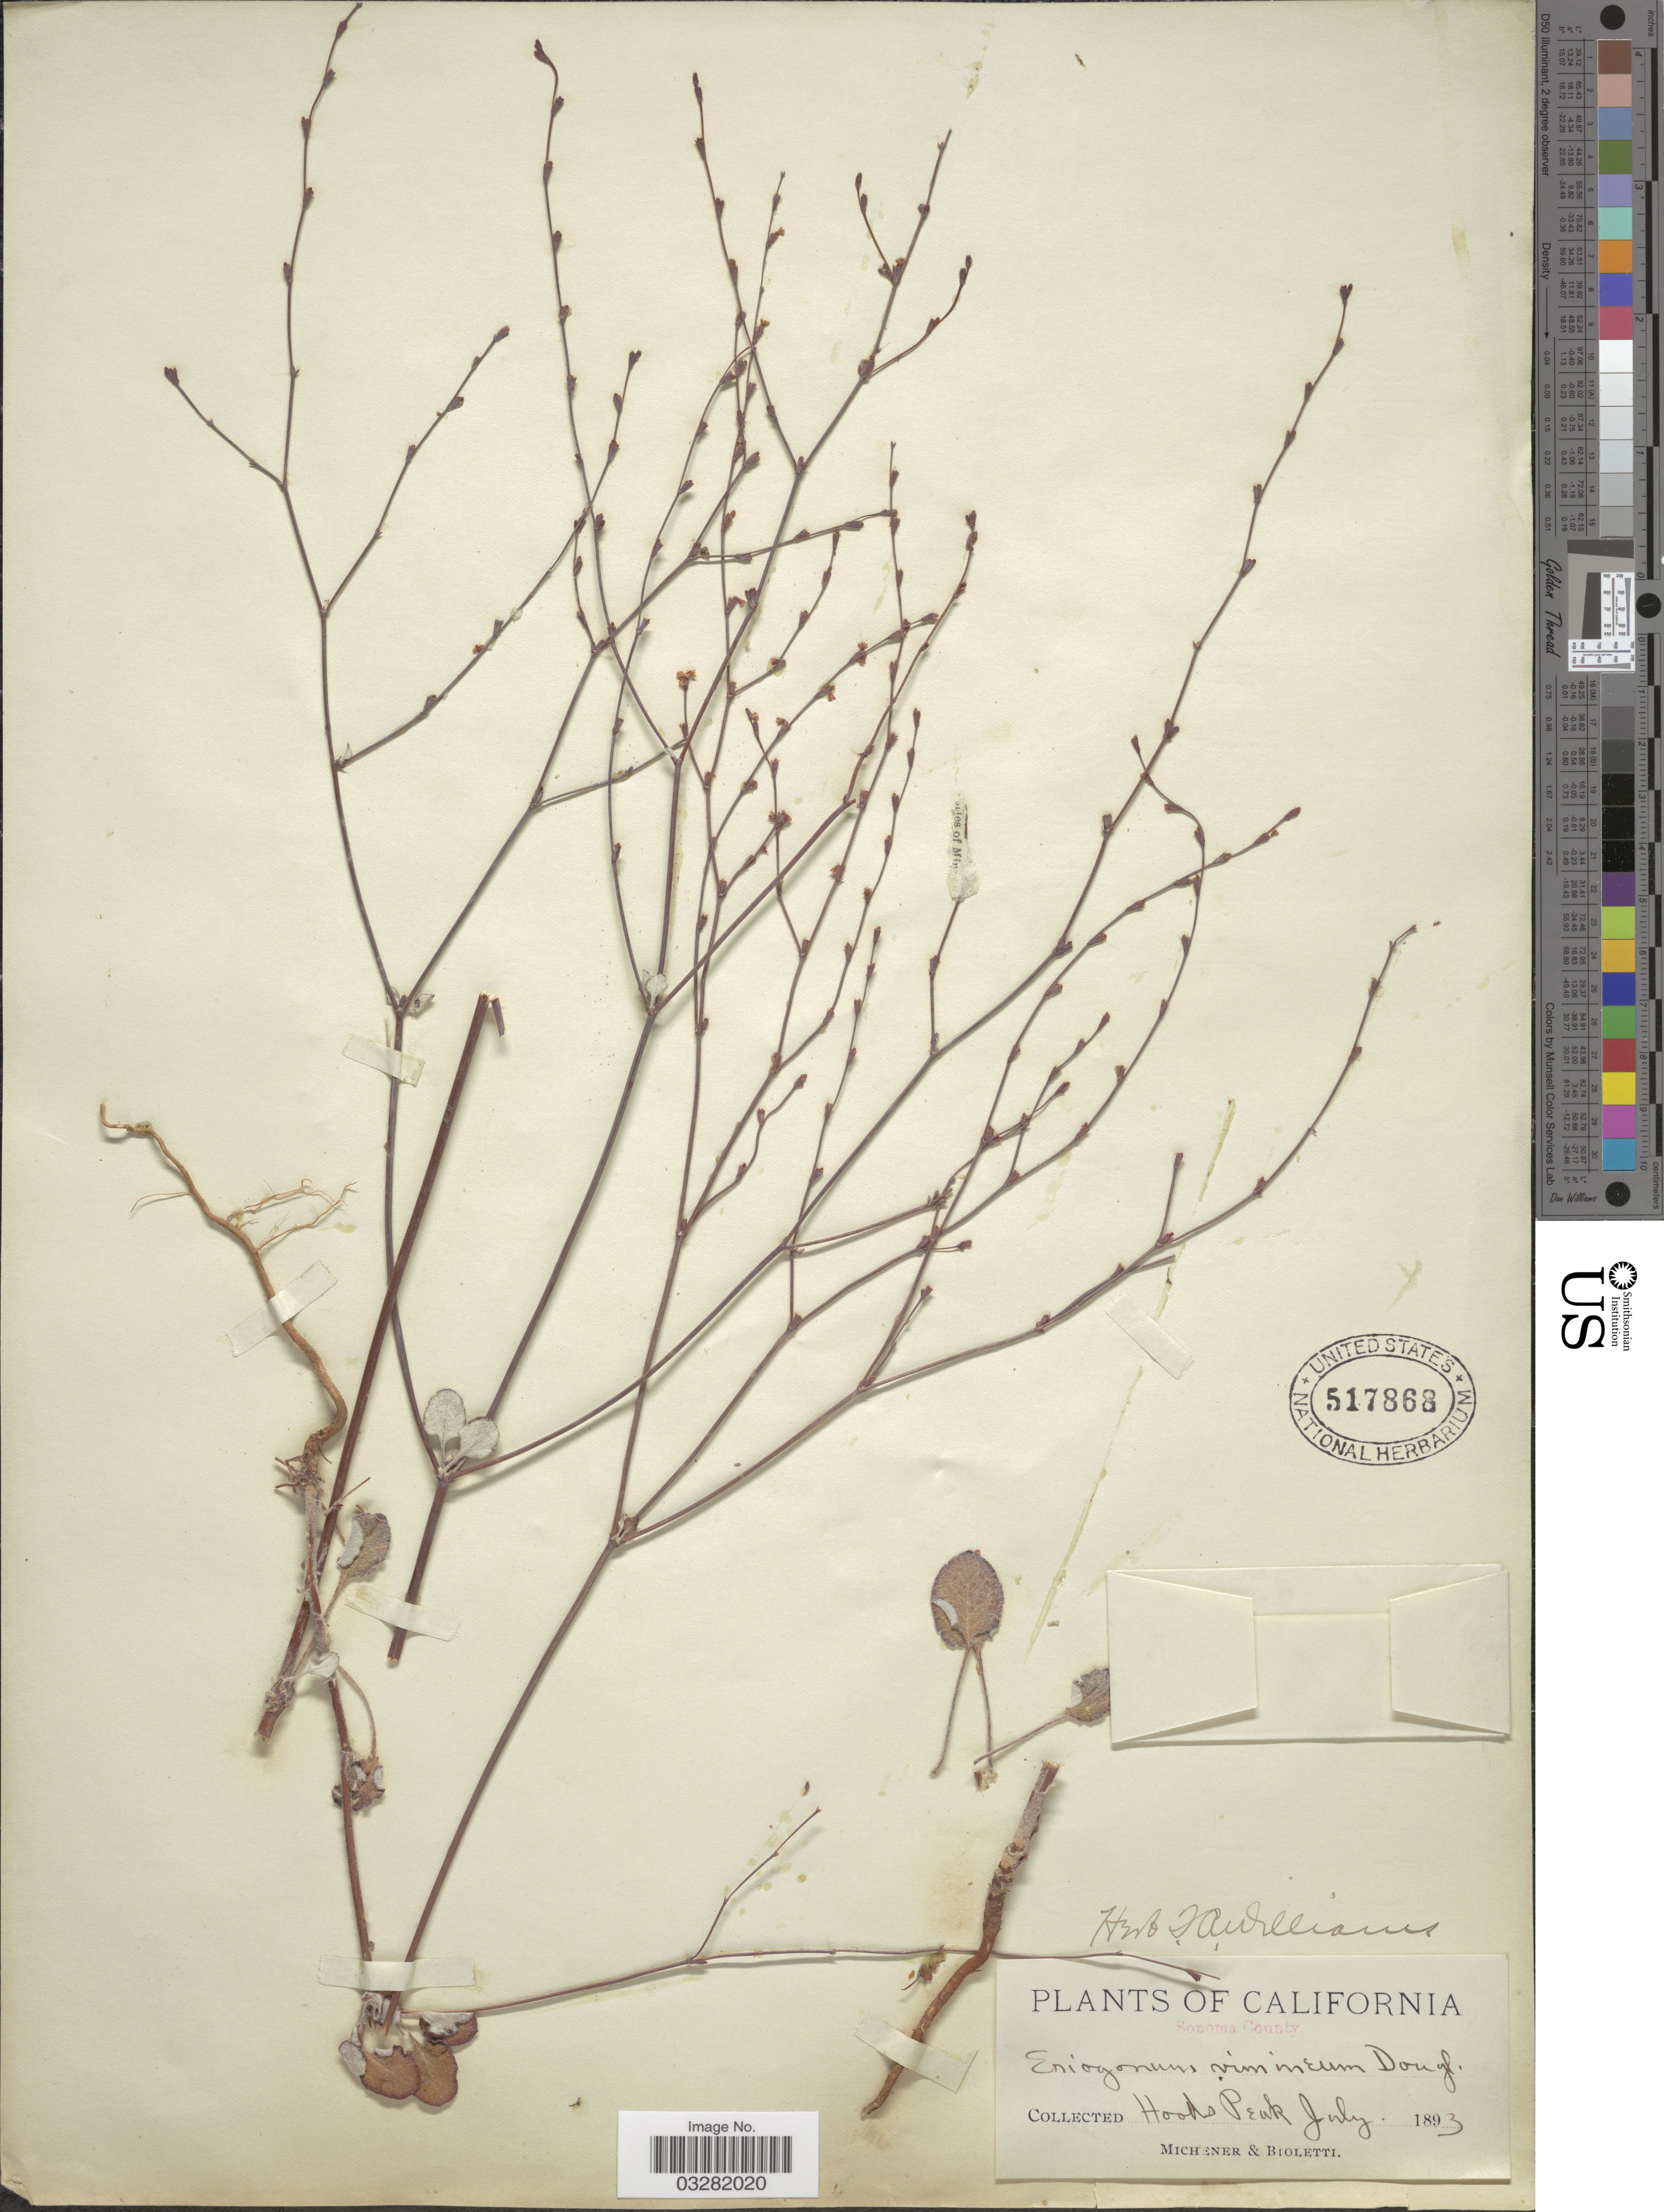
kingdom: Plantae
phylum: Tracheophyta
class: Magnoliopsida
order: Caryophyllales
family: Polygonaceae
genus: Eriogonum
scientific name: Eriogonum vimineum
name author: Douglas ex Benth.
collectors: -. Michener & -- Bioletti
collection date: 1893-07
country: United States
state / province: California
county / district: Sonoma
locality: Sonoma County. Hoods Peak.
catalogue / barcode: US 517868